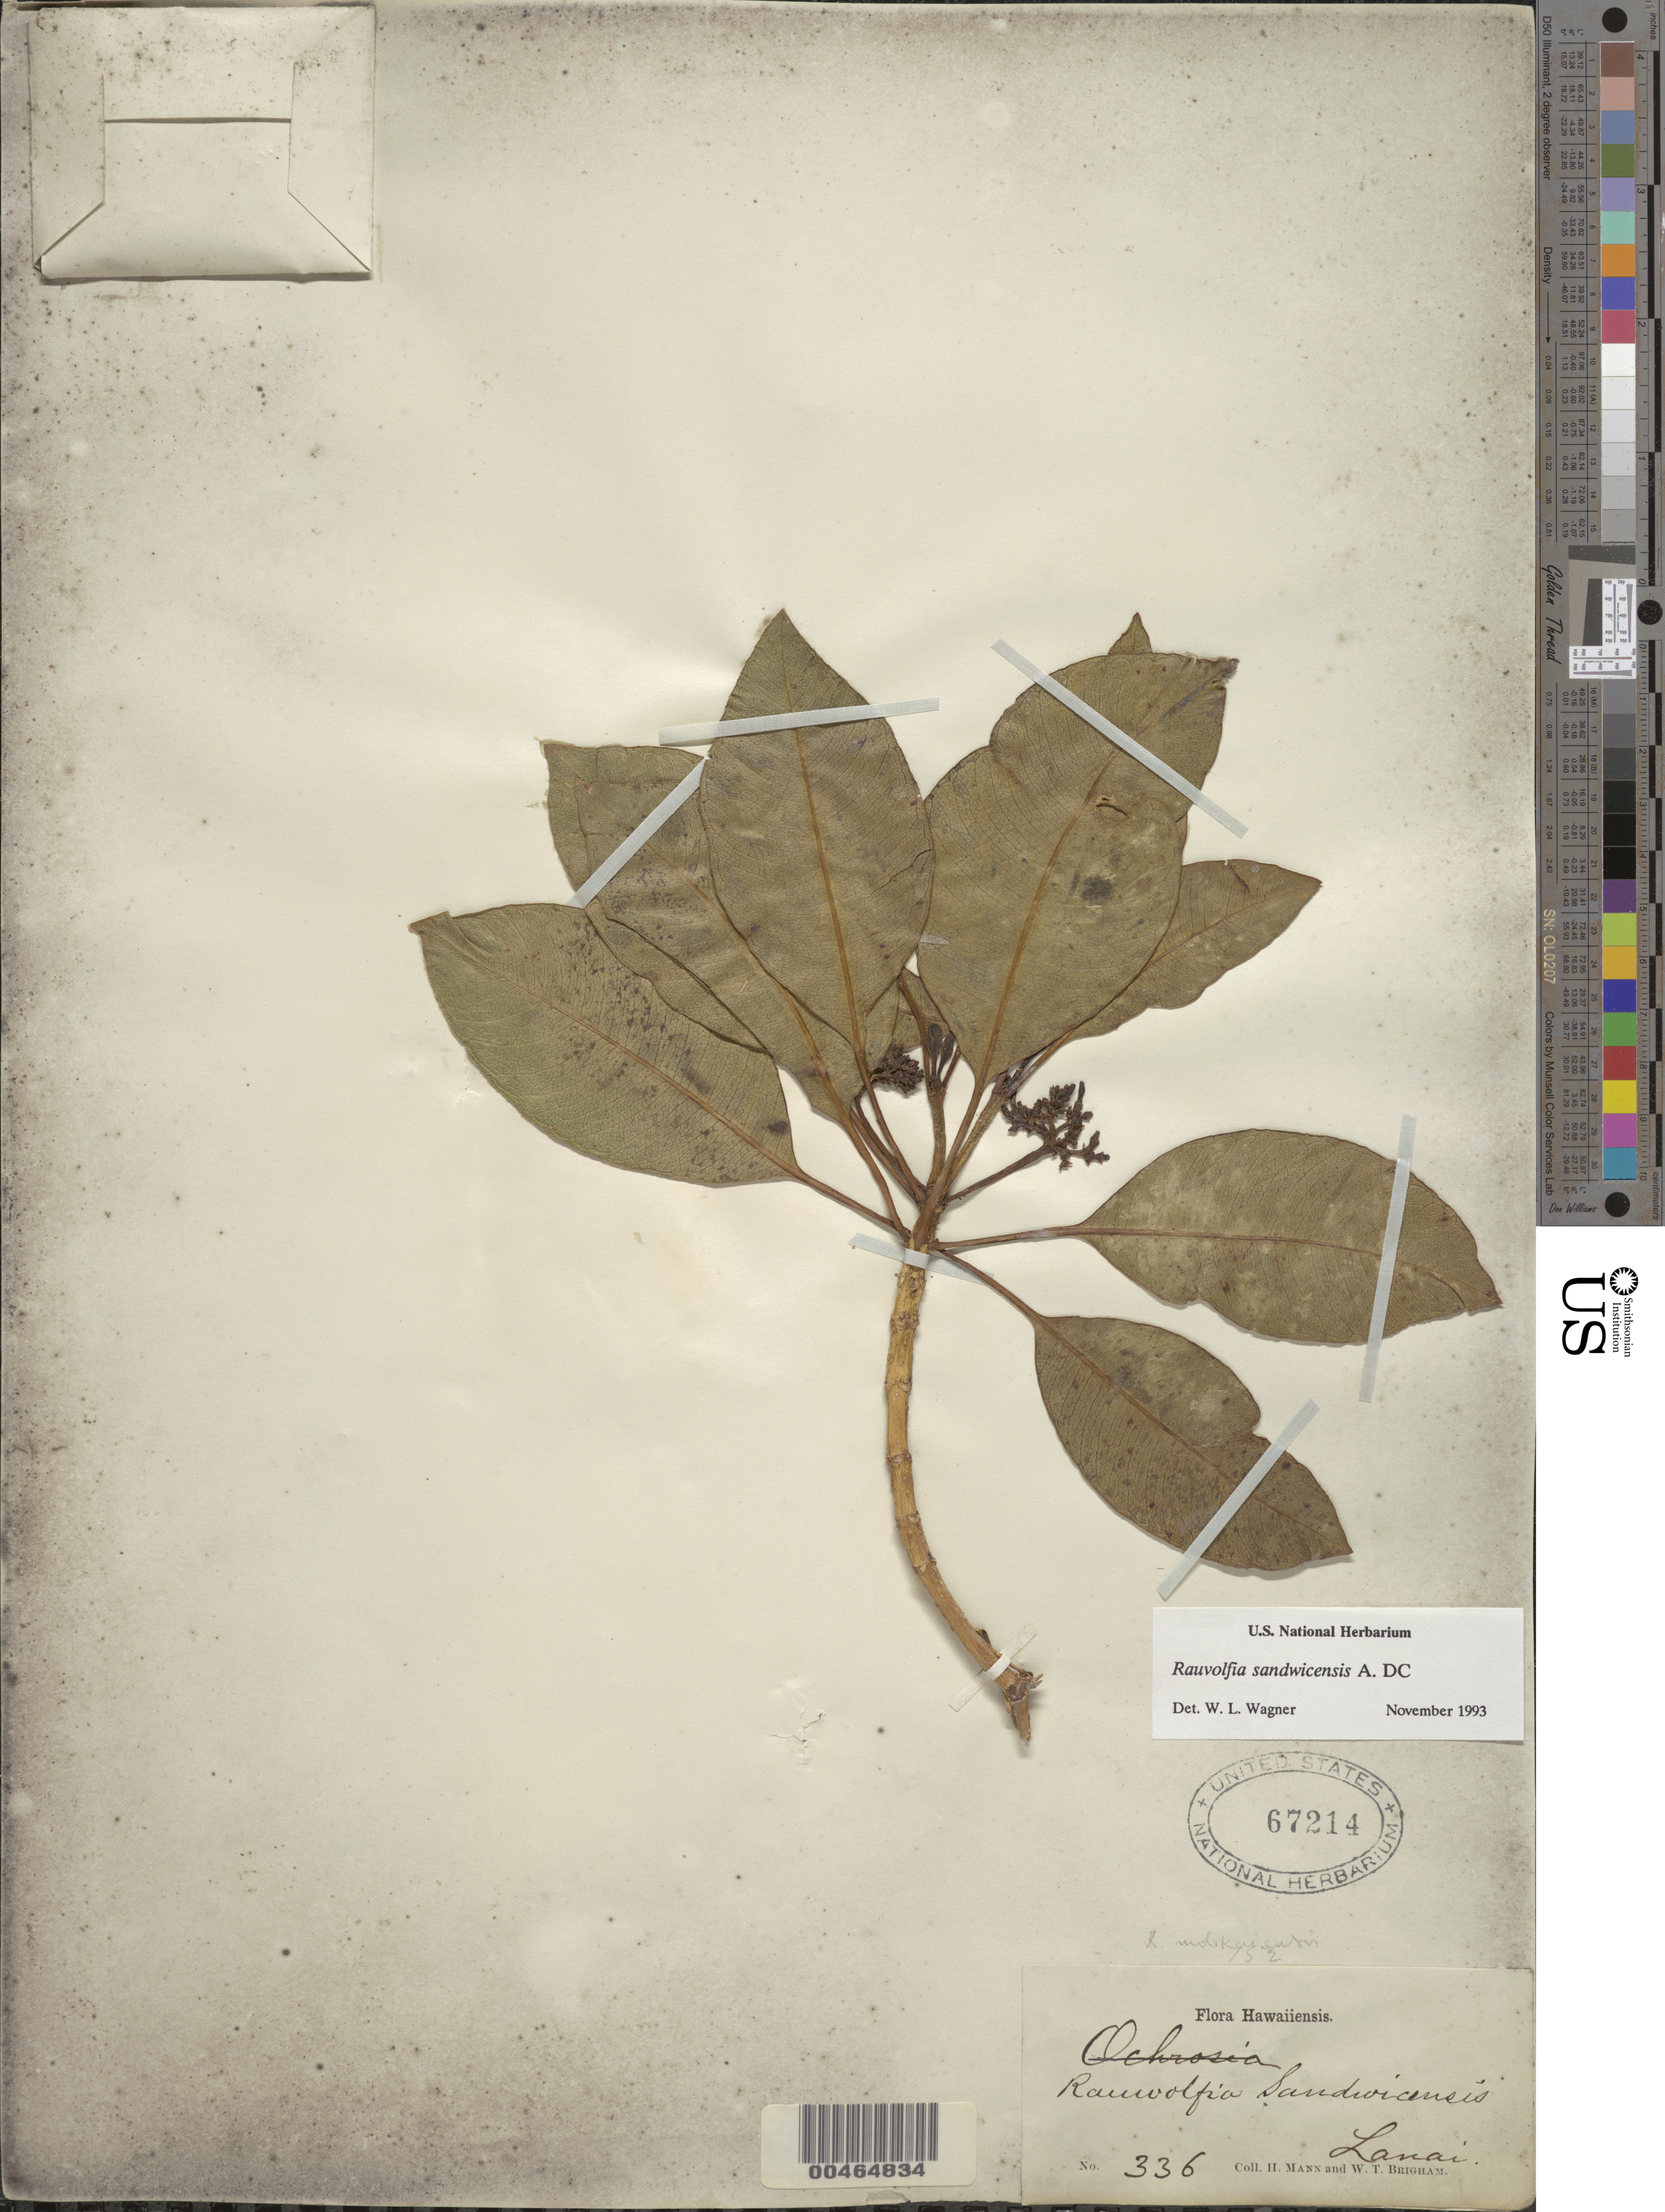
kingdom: Plantae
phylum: Tracheophyta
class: Magnoliopsida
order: Gentianales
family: Apocynaceae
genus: Rauvolfia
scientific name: Rauvolfia sandwicensis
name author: A. DC.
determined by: Wagner, W. L., (BOT), Smithsonian Institution - National Museum of Natural History (UNITED STATES)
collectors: H. Mann & W. T. Brigham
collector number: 336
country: United States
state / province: Hawaii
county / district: Maui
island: Lana'i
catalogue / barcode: US 67214